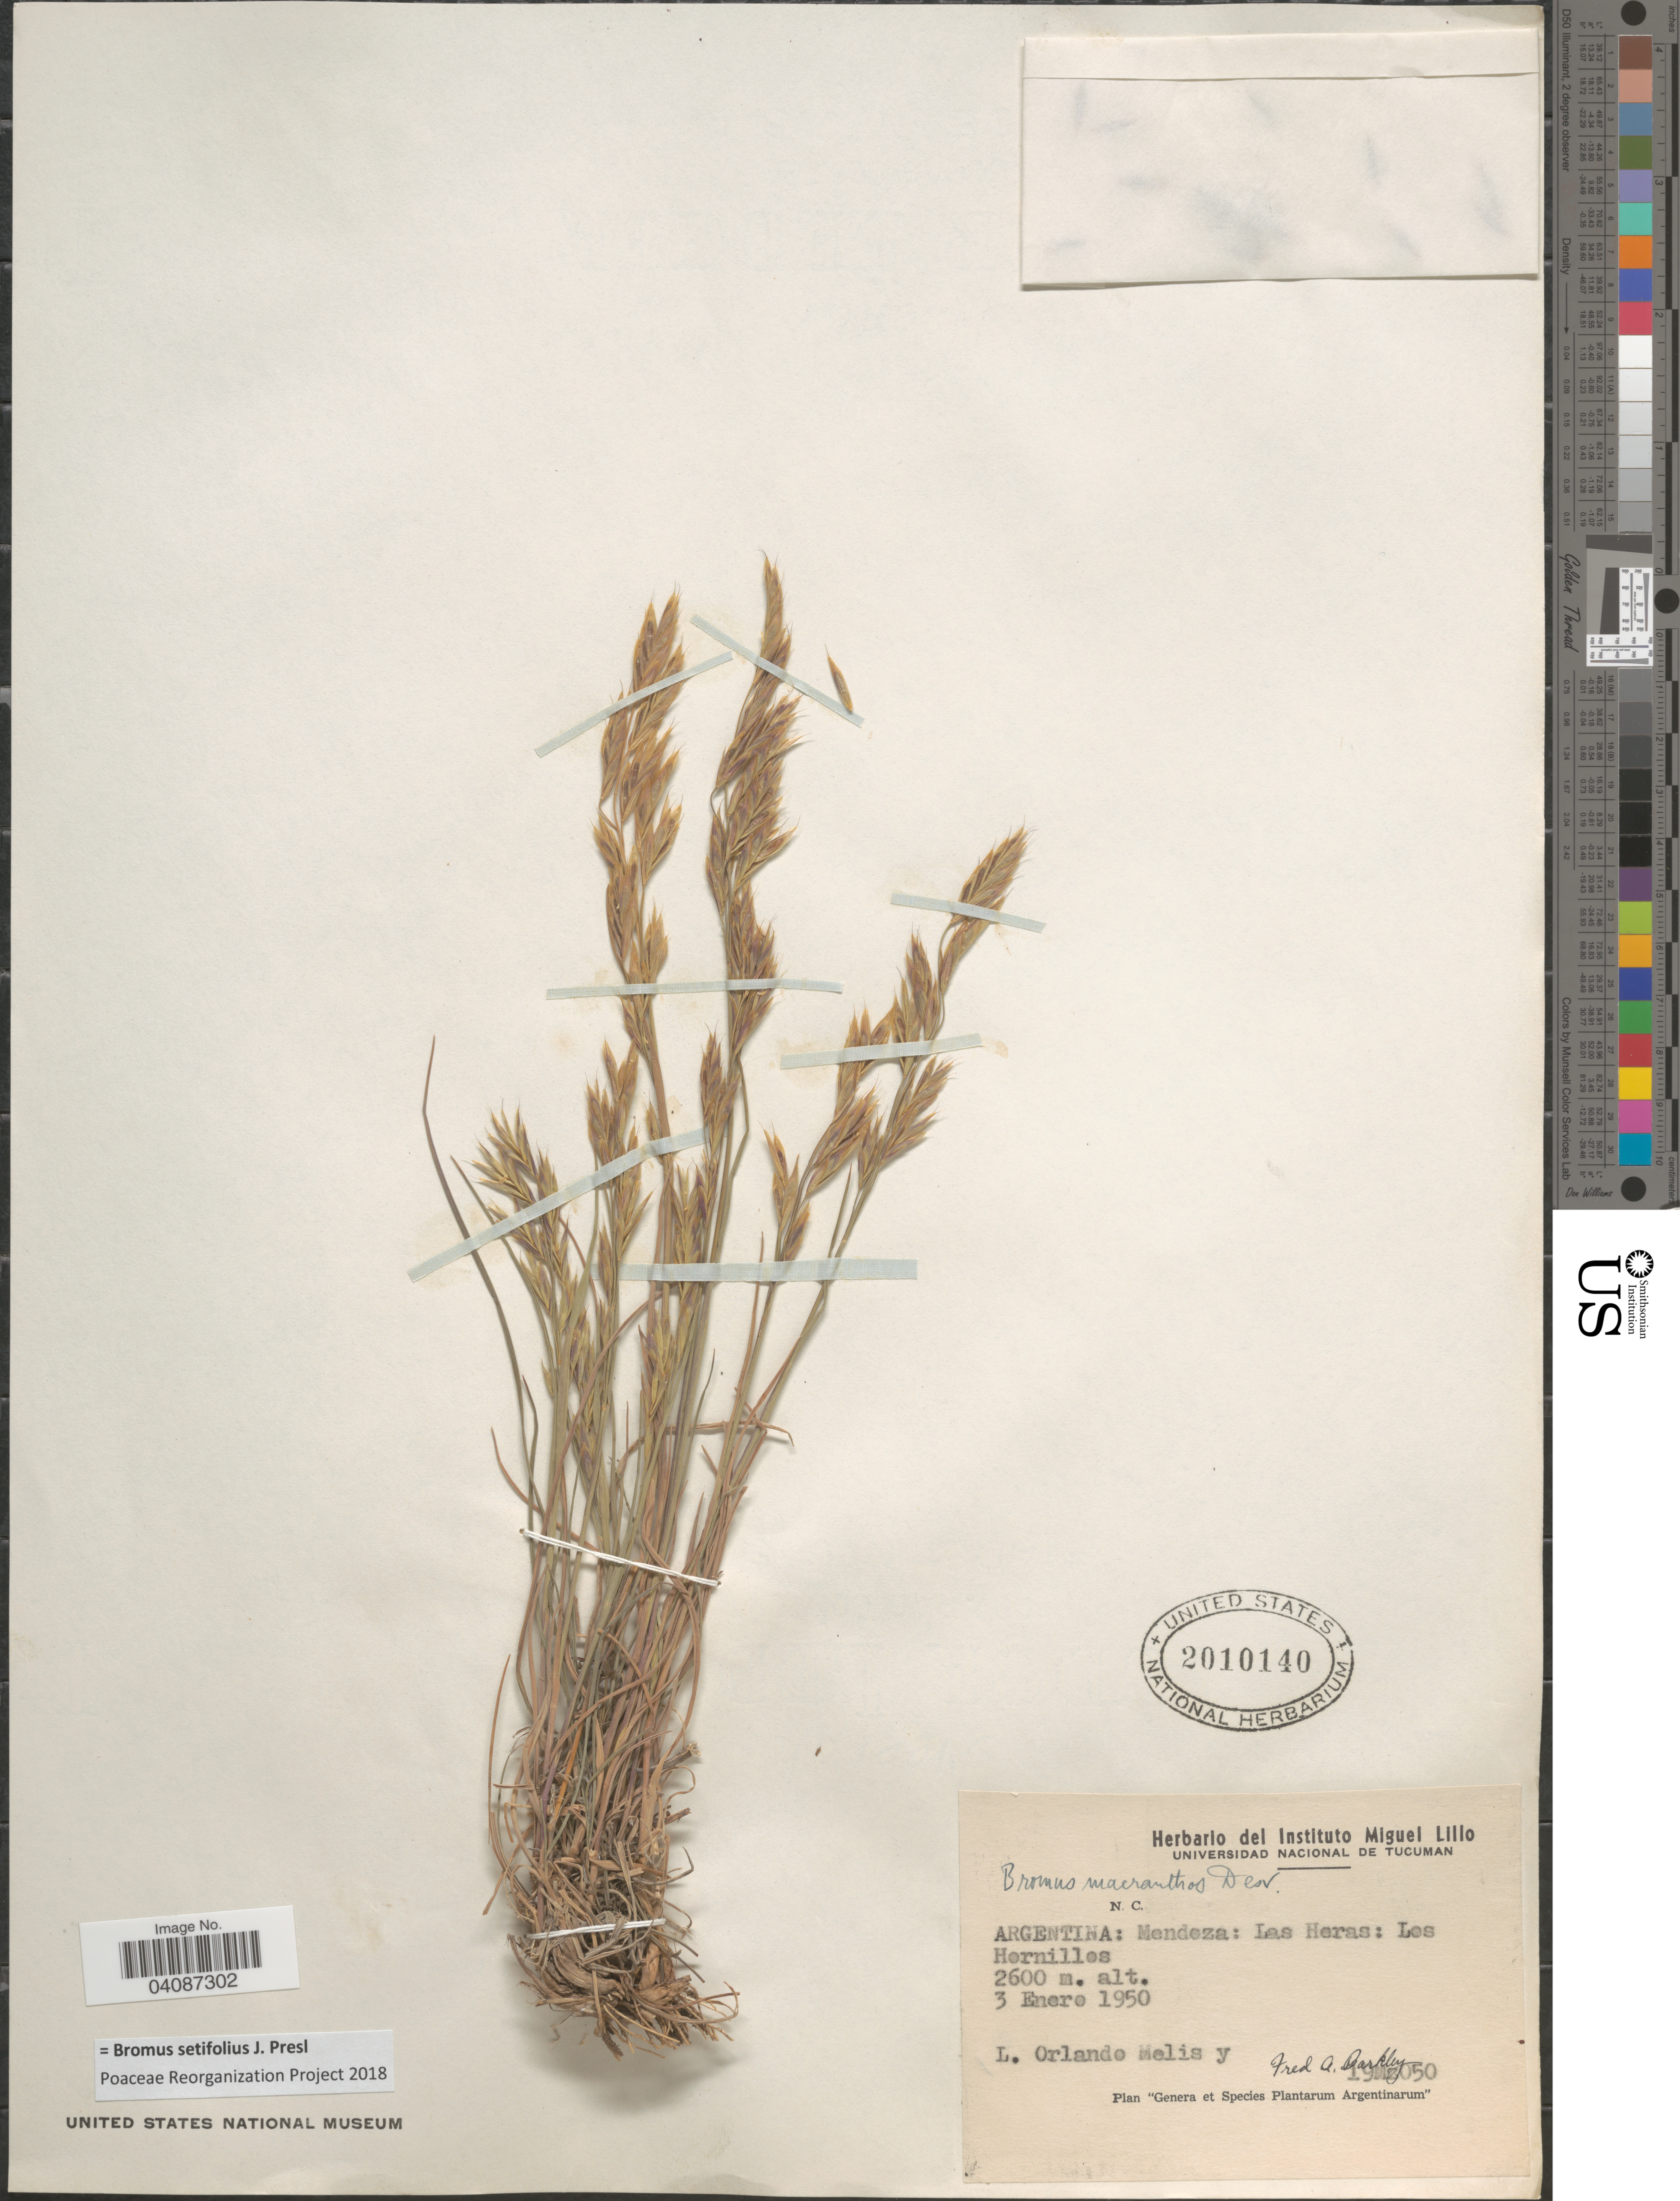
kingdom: Plantae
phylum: Tracheophyta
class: Liliopsida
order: Poales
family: Poaceae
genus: Bromus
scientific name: Bromus setifolius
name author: J. Presl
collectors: L. Orlando Melis & F. A. Barkley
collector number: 19Mz050*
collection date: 1950-01-03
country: Argentina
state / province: Mendoza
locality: Las Heras: Las Hornillos.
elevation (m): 2600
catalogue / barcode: US 2010140